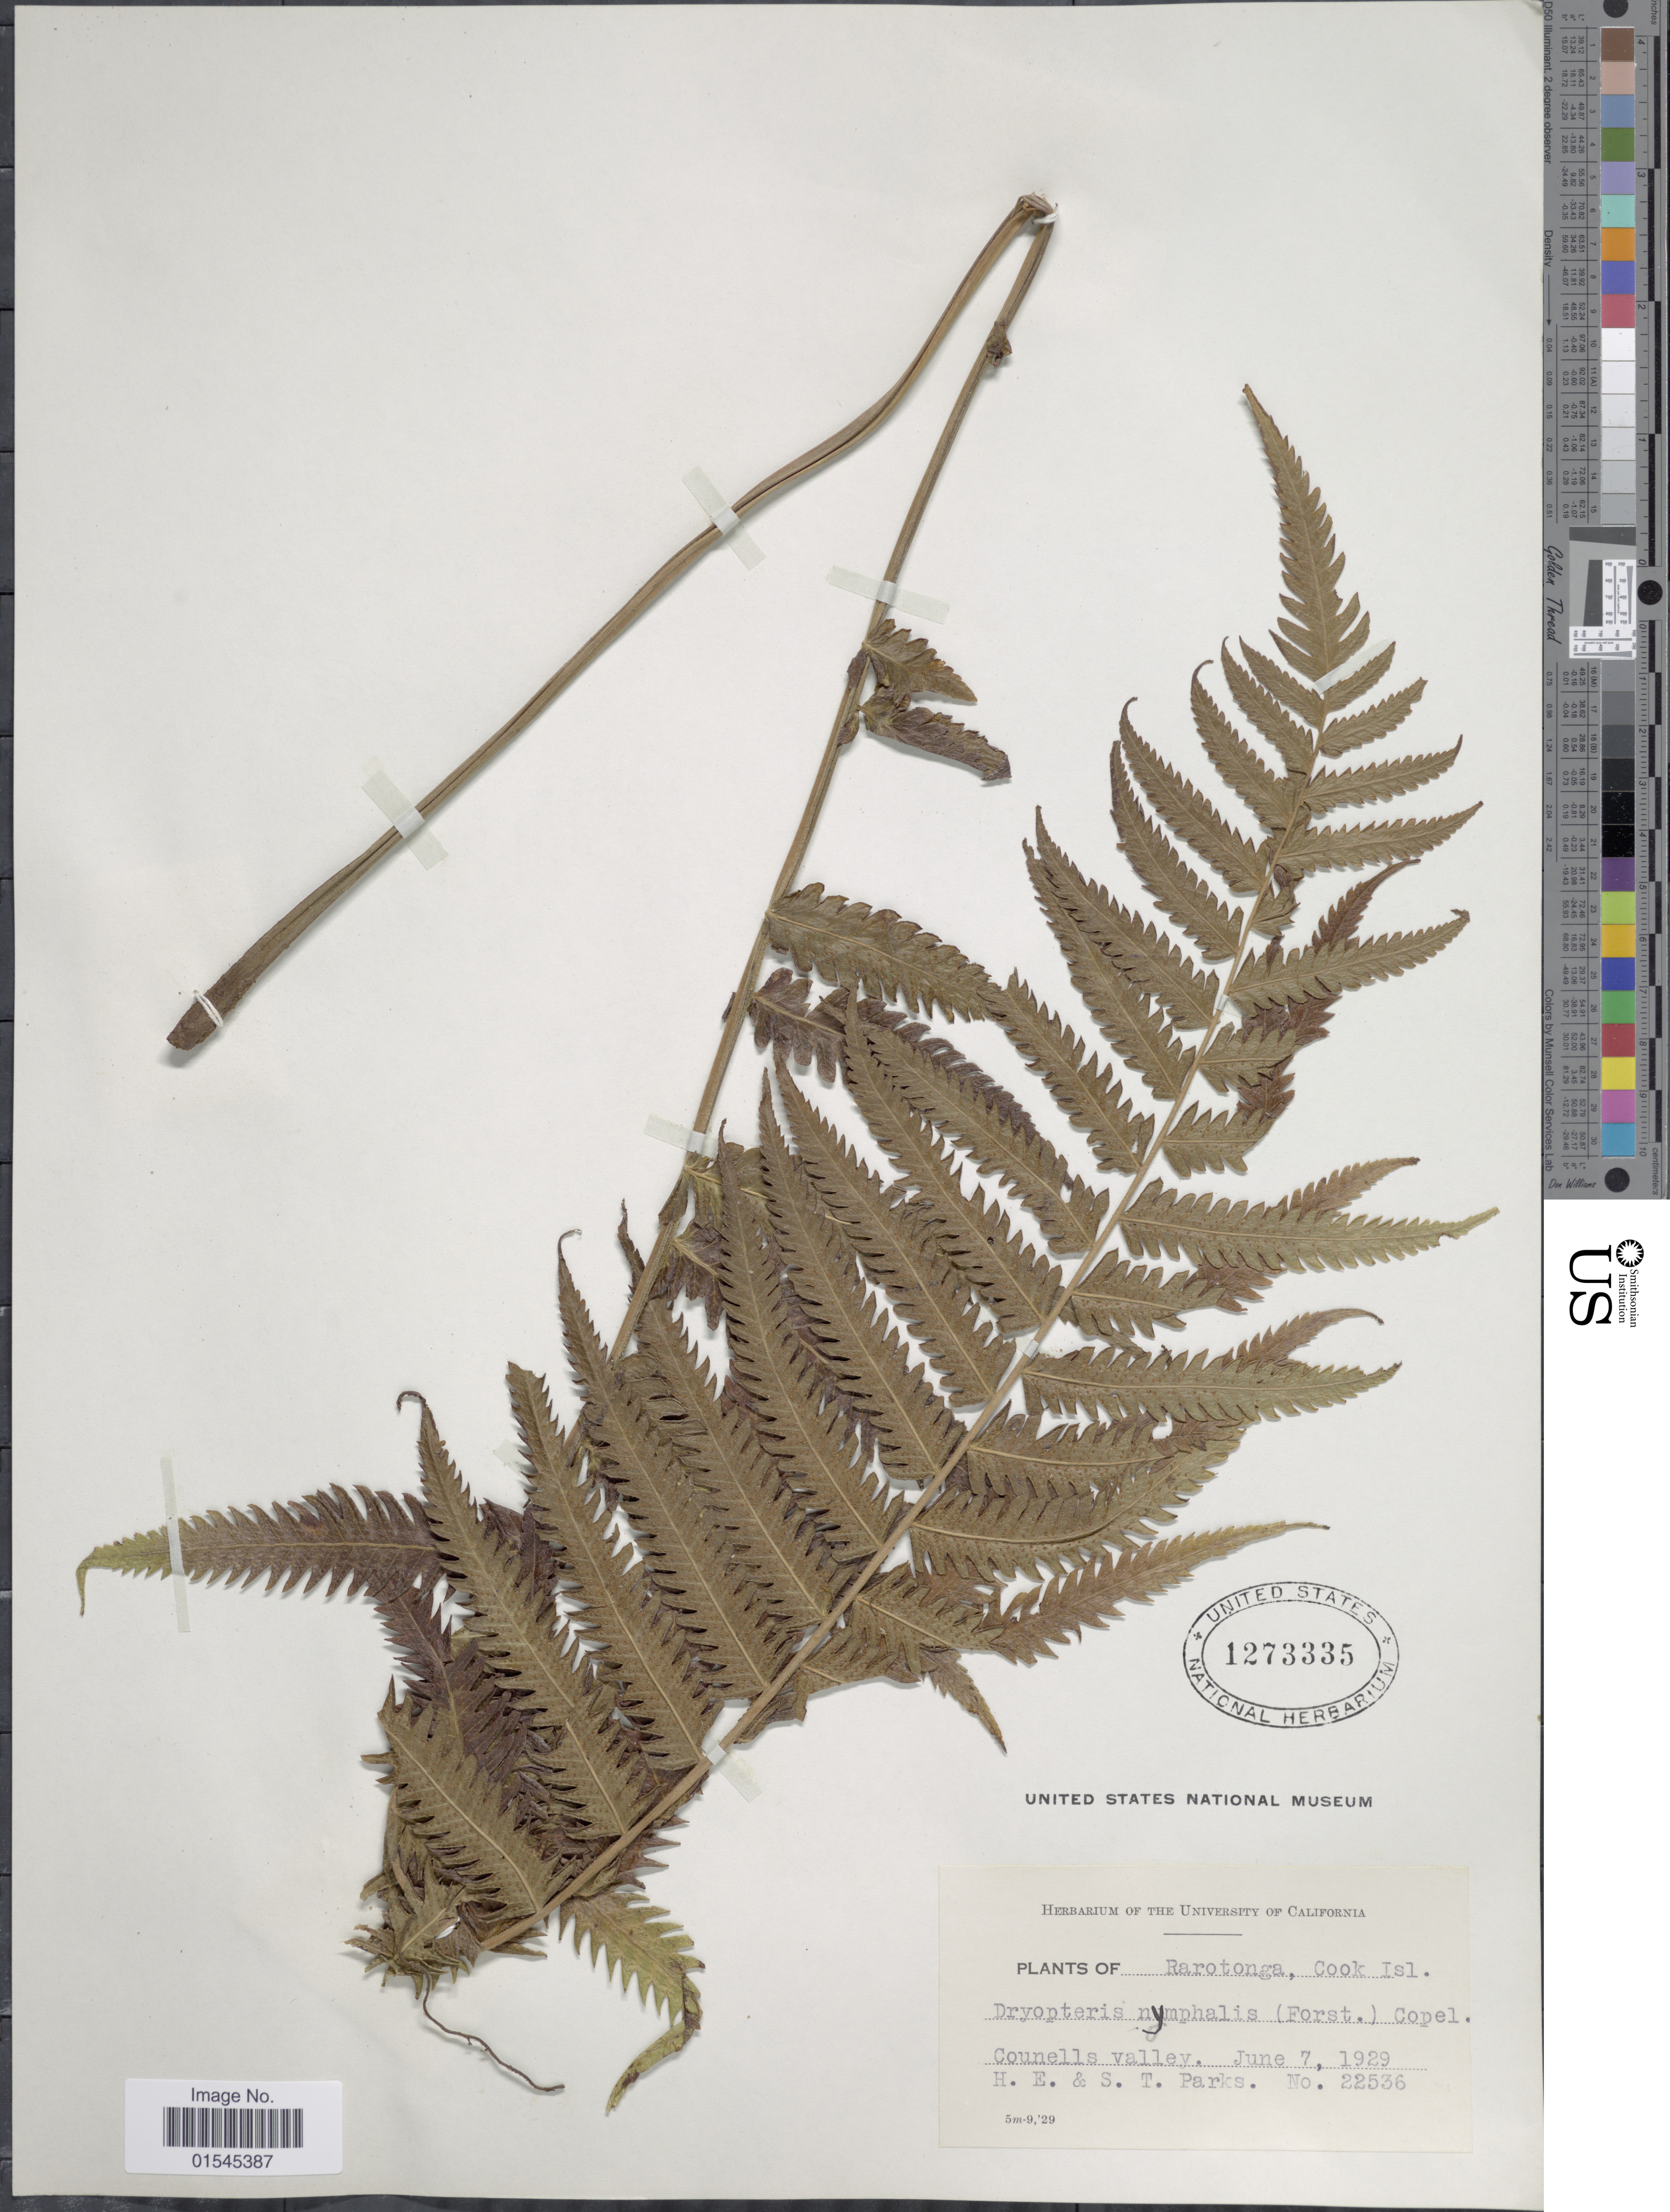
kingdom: Plantae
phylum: Tracheophyta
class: Polypodiopsida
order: Polypodiales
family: Thelypteridaceae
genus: Sphaerostephanos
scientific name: Sphaerostephanos nymphalis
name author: (Copel.) Holttum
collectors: H. E. Parks & S. Parks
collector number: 22536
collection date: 1929-06-07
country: Cook Islands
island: Rarotonga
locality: Rarotonga. Counells valley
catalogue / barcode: US 1273335